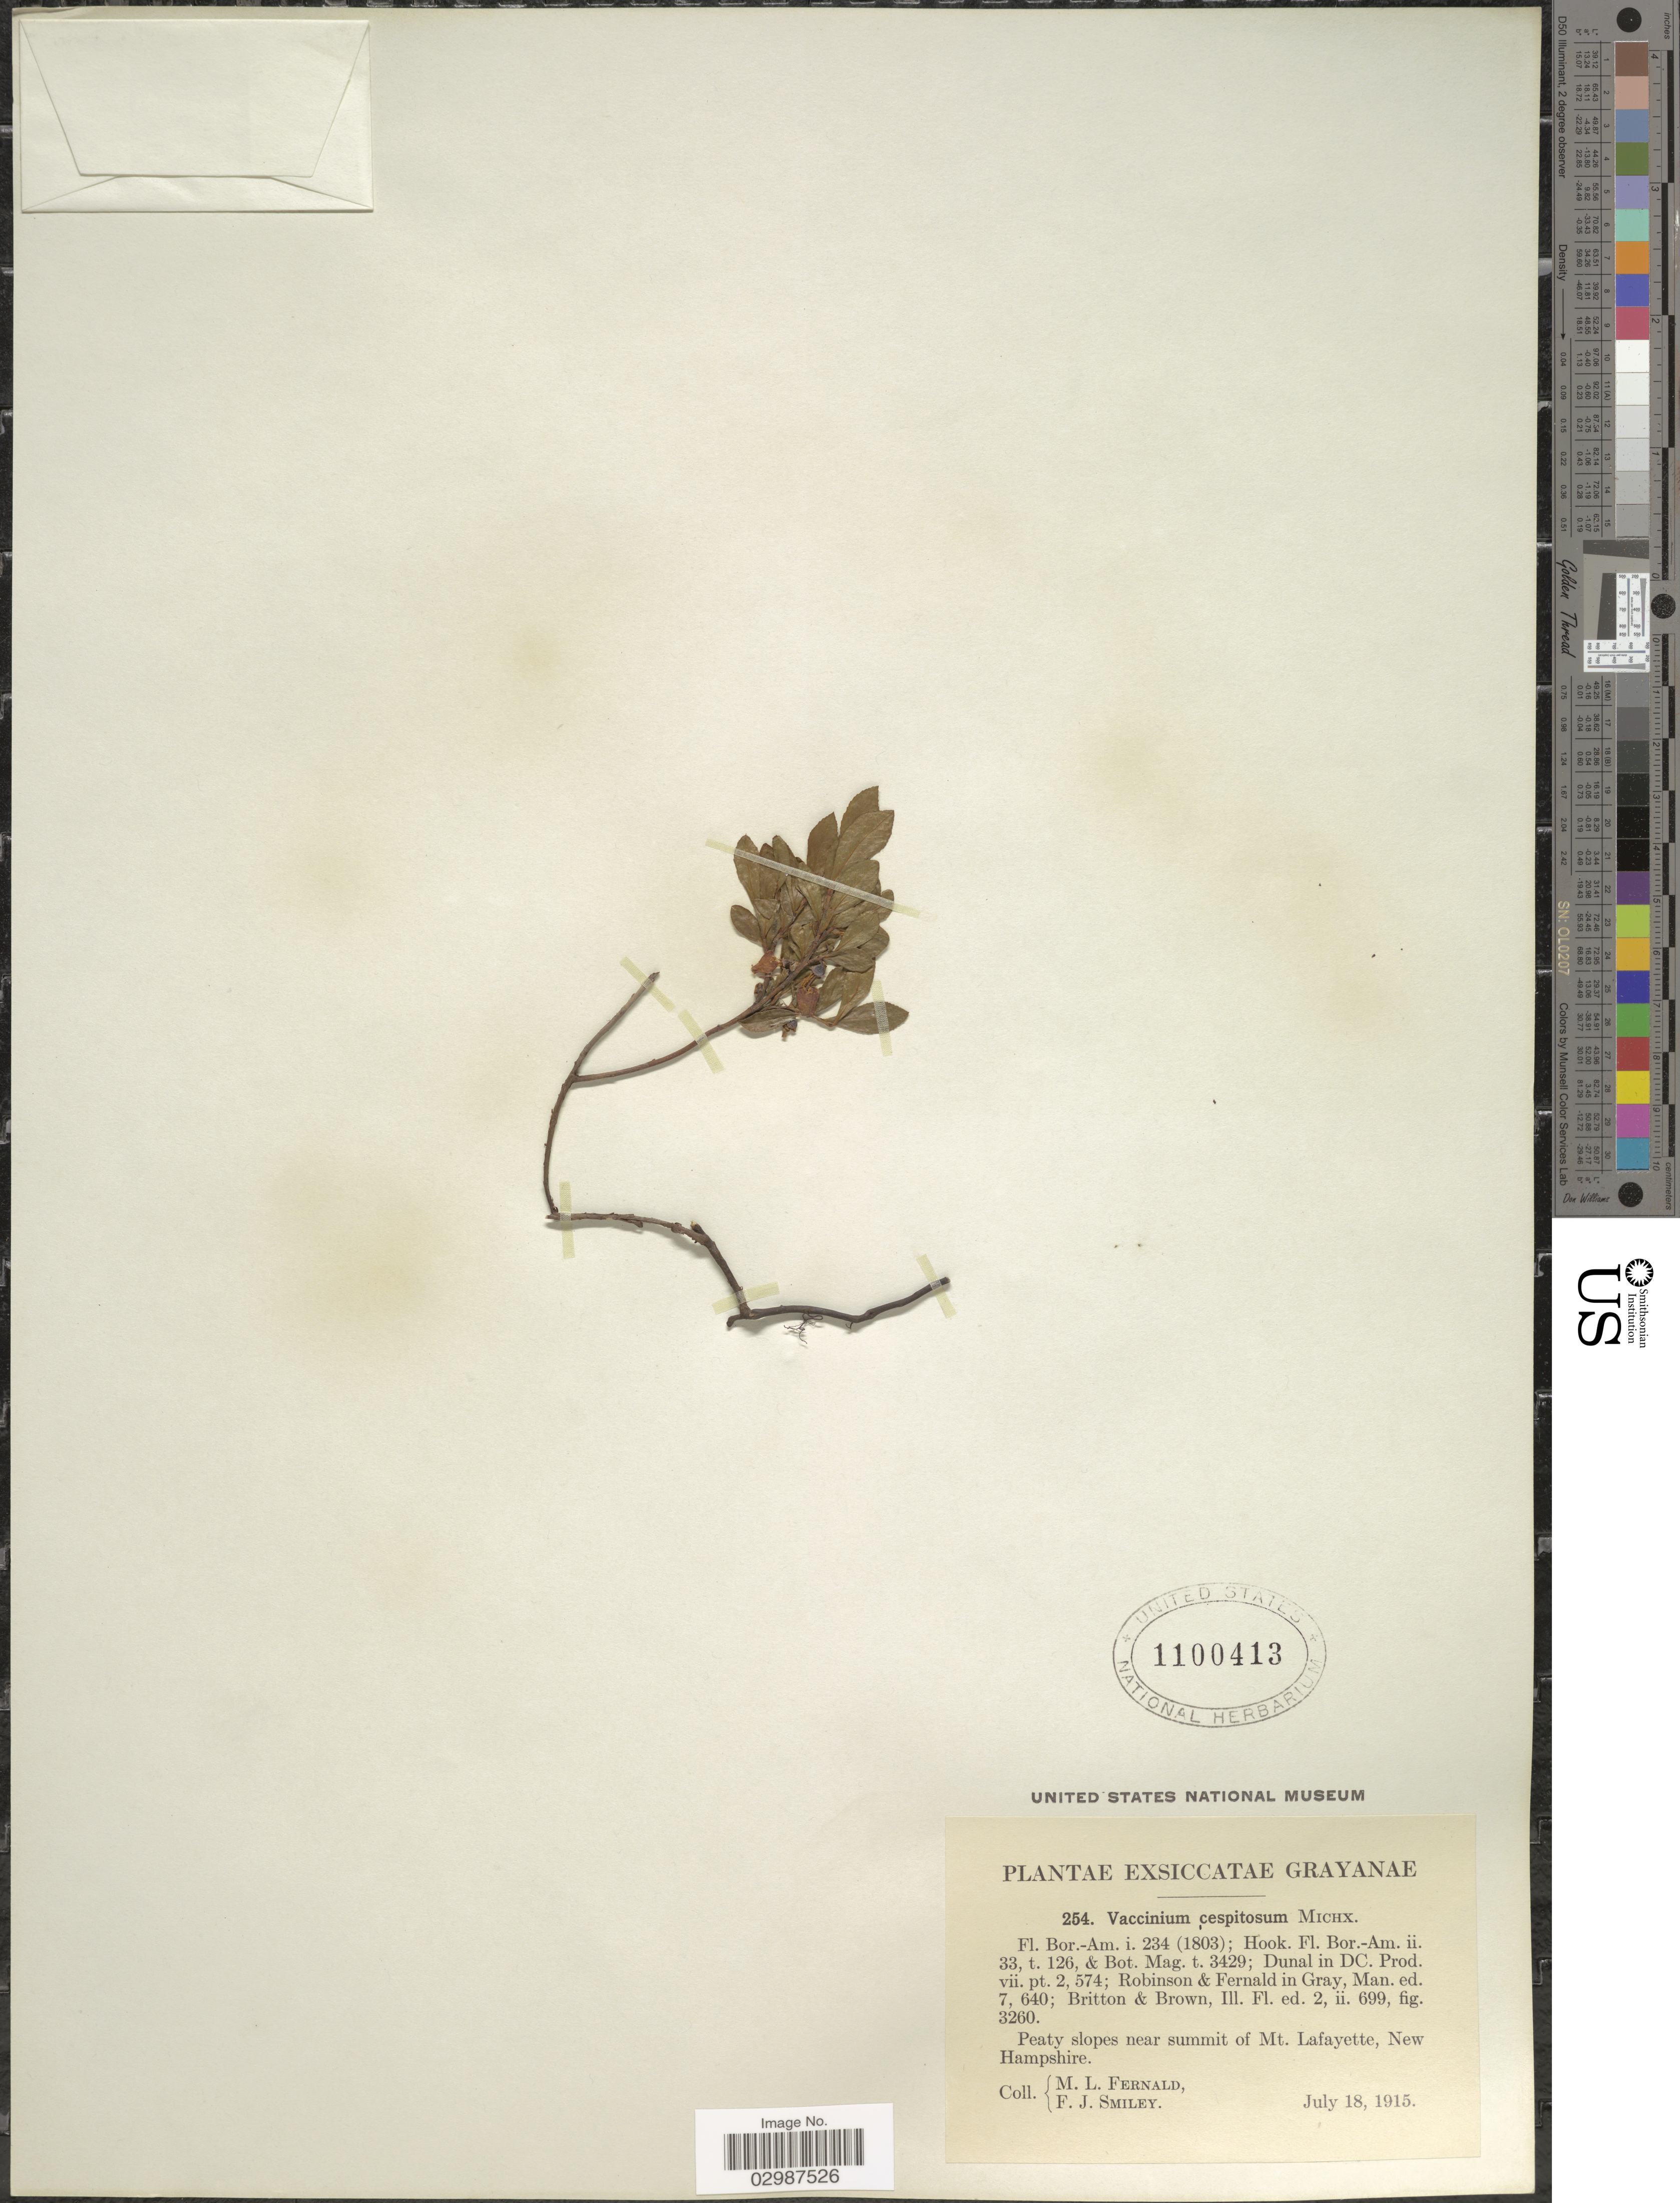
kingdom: Plantae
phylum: Tracheophyta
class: Magnoliopsida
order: Ericales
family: Ericaceae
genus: Vaccinium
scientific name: Vaccinium caespitosum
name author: Michx.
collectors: M. L. Fernald & F. Smiley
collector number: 254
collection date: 1915-07-18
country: United States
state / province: New Hampshire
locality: Grayanae. Near summit of Mt. Lafayette.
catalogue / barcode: US 1100413